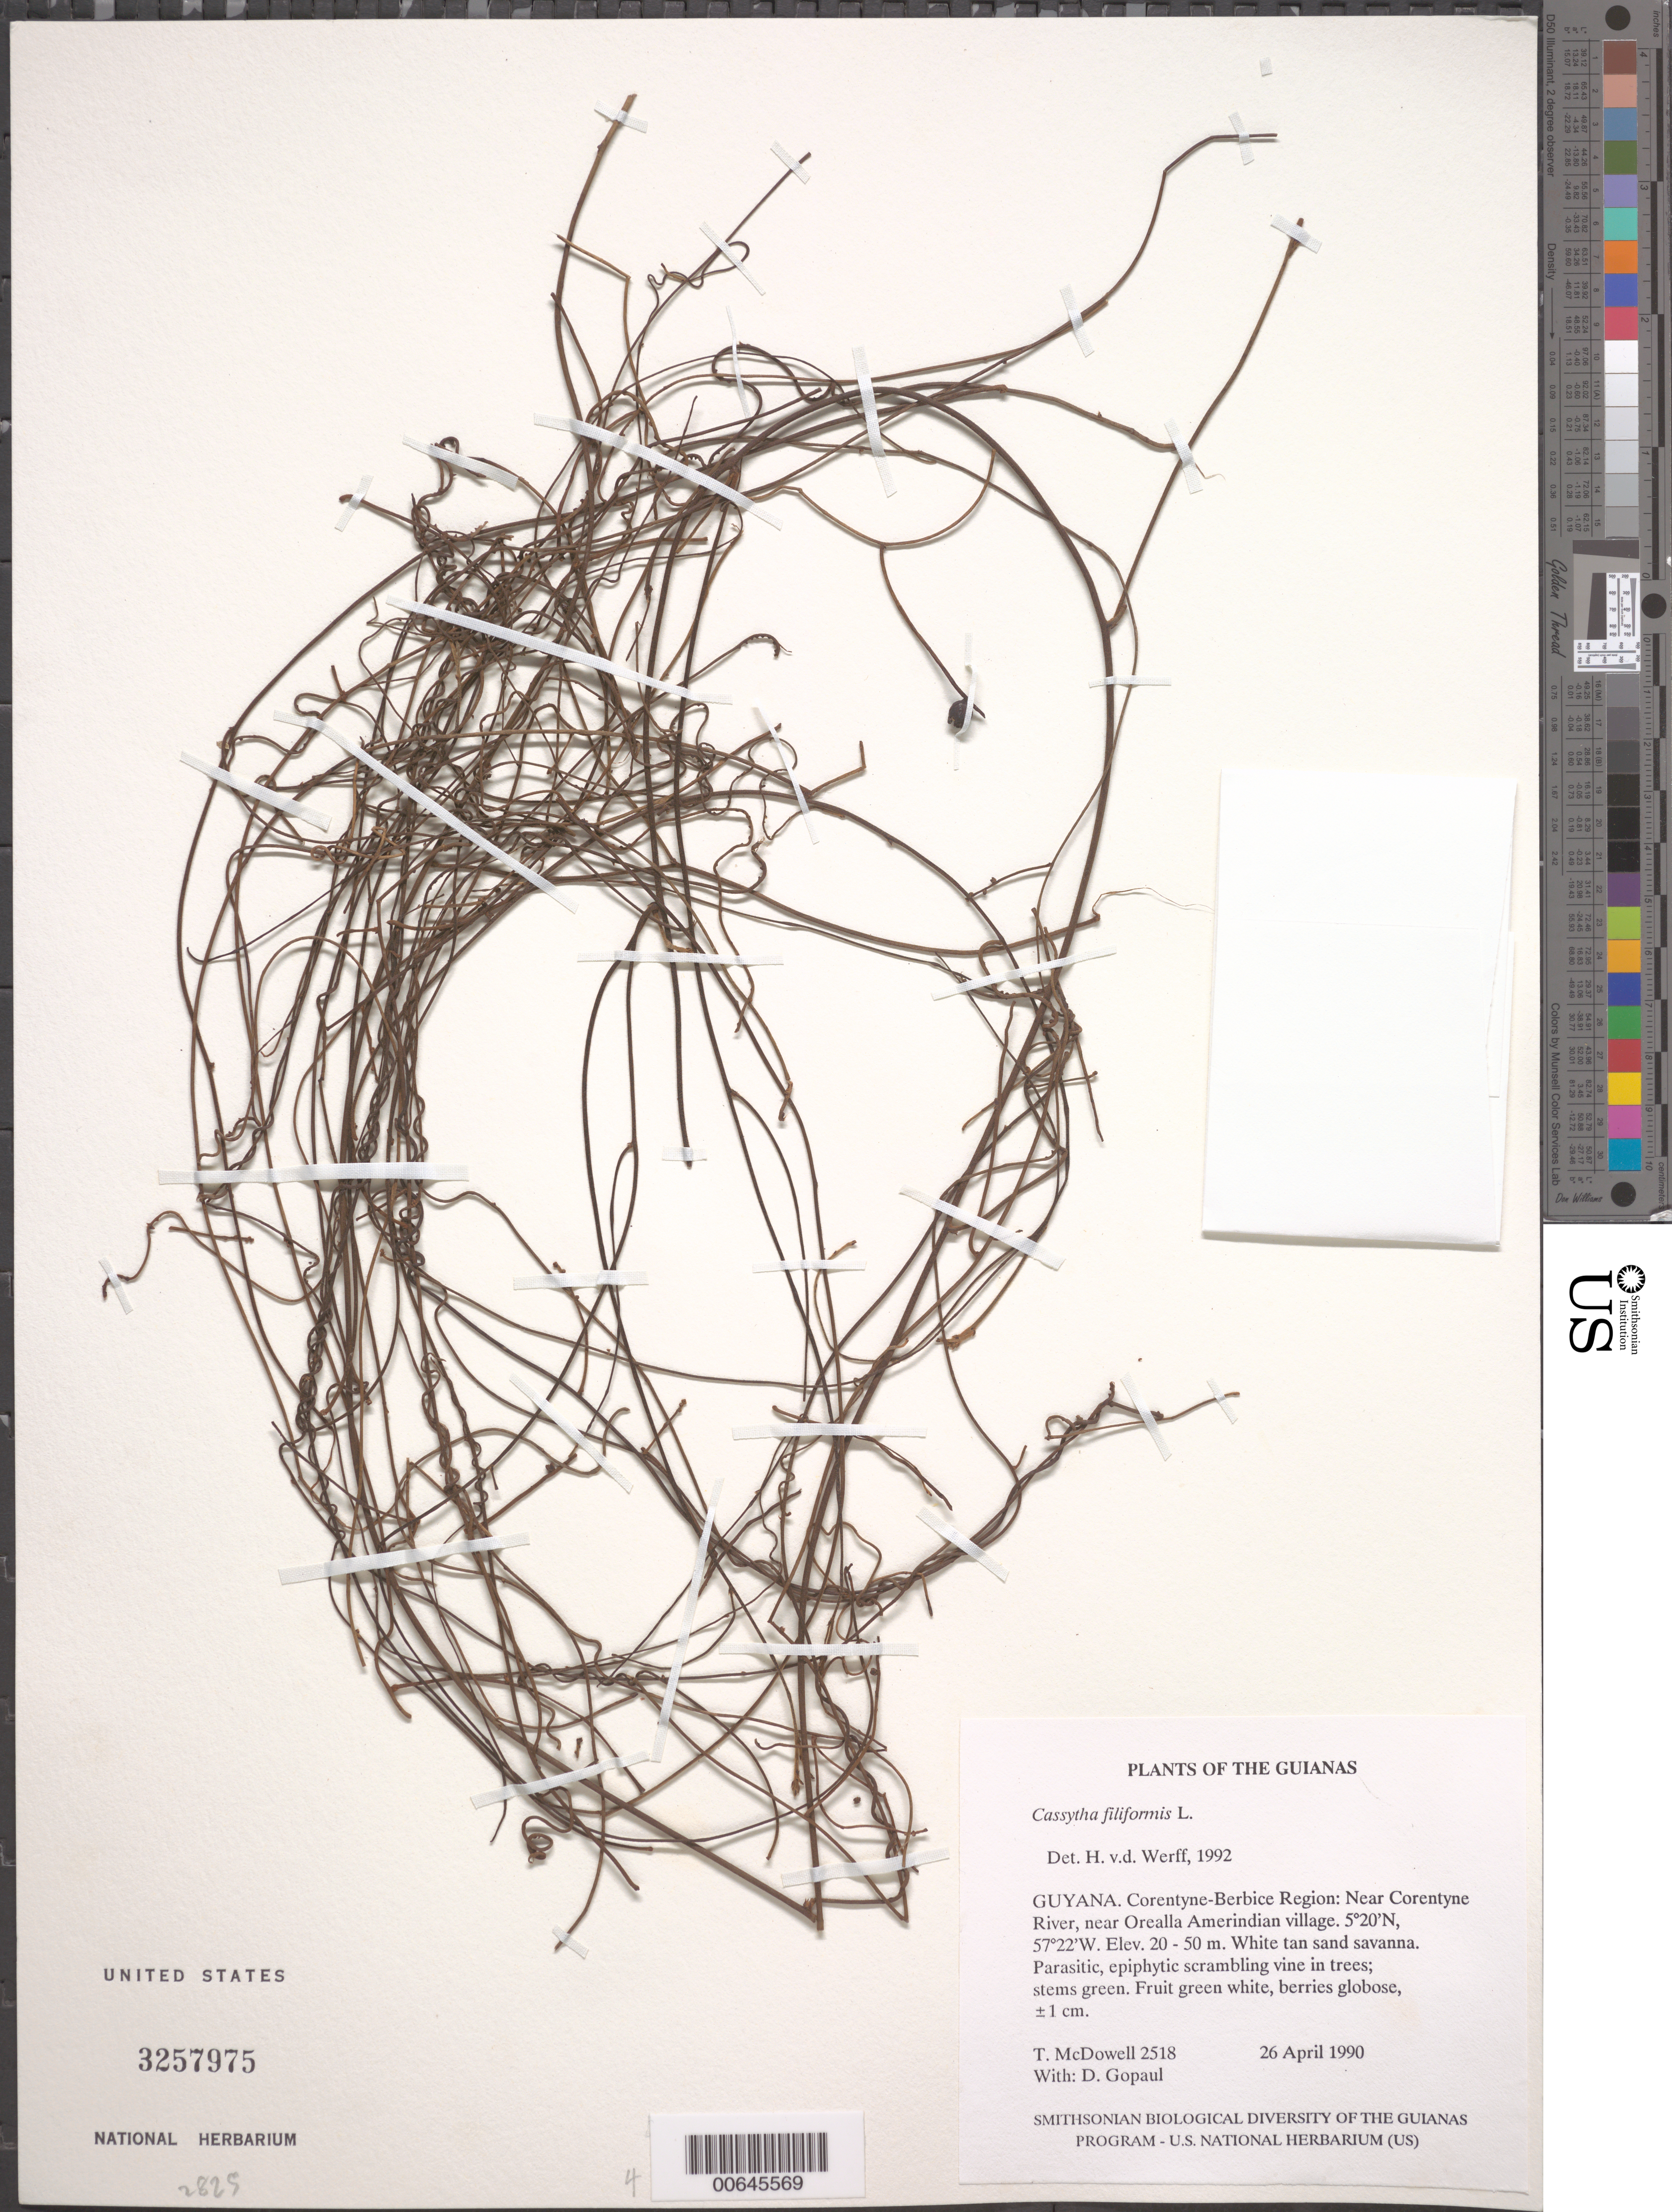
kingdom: Plantae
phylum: Tracheophyta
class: Magnoliopsida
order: Laurales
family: Lauraceae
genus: Cassytha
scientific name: Cassytha filiformis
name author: L.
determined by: van der Werff, H., (MO), Missouri Botanical Garden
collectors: T. McDowell & D. Gopaul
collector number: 2518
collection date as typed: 26 April 1990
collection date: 1990-04-26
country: Guyana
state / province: E. Berbice-Corentyne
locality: Near Corentyne River and Orealla Amerindian village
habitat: White and tan sand savanna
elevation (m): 20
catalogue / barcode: US 3257975